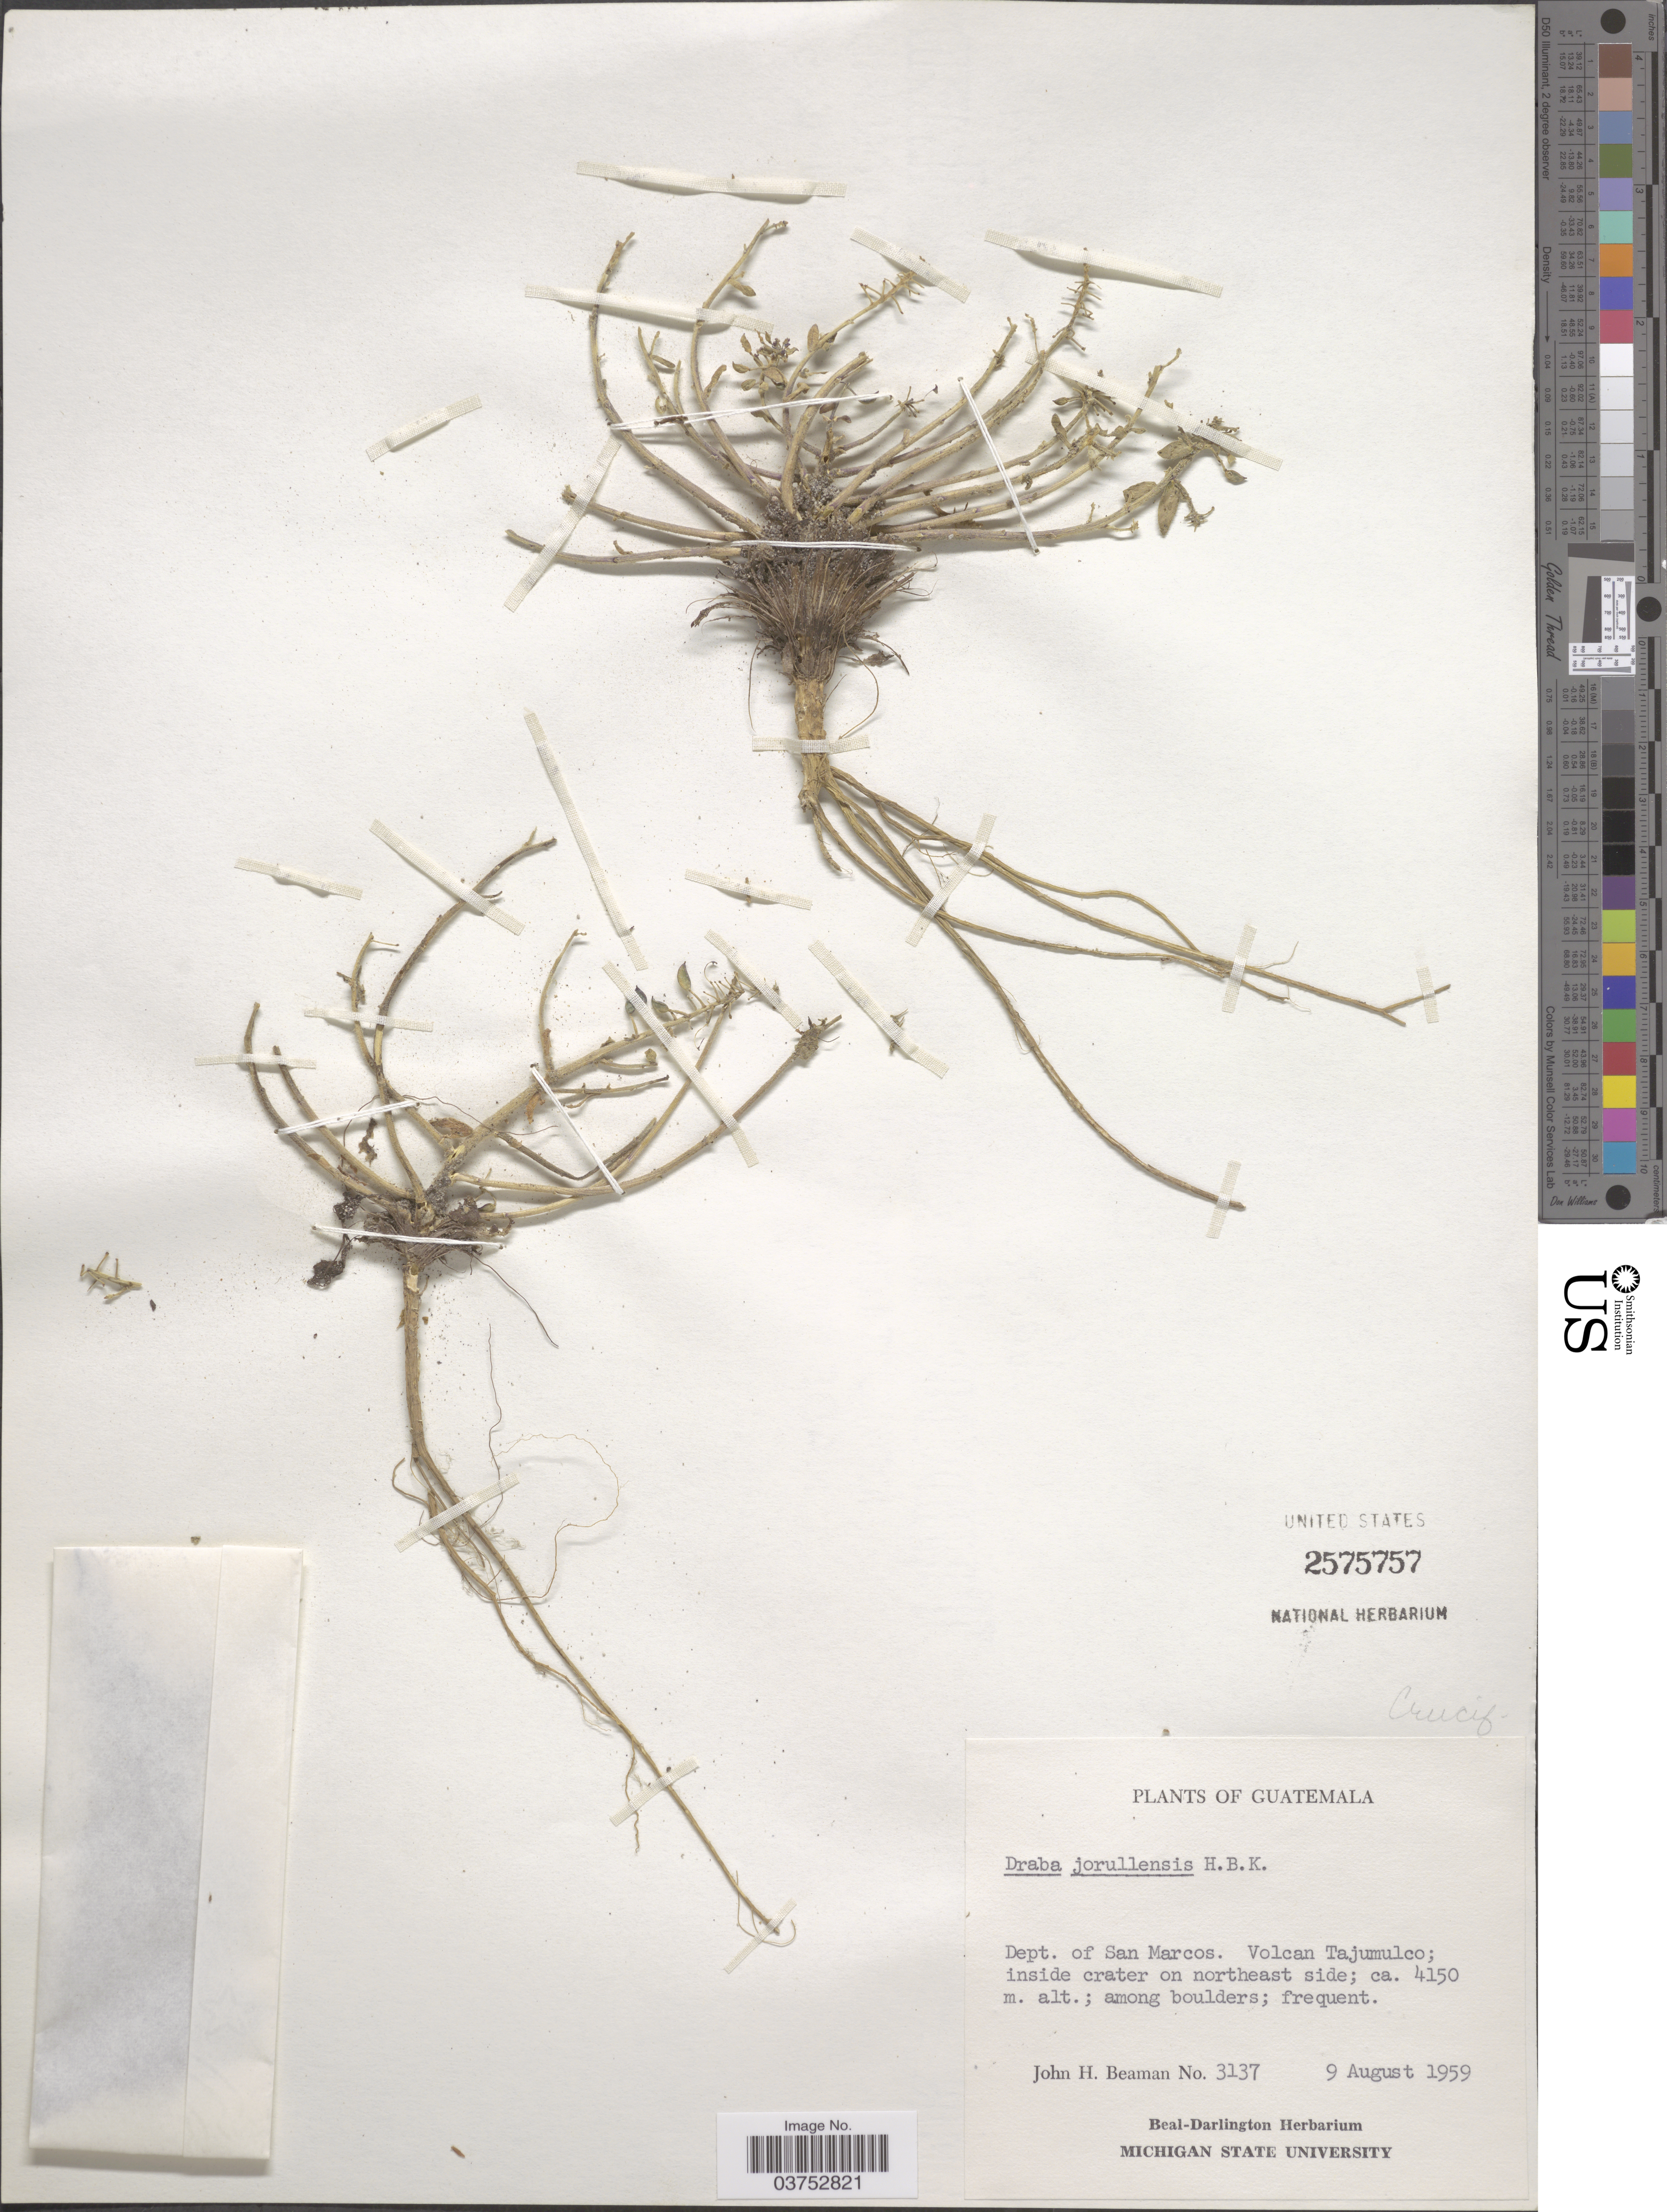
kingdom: Plantae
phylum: Tracheophyta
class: Magnoliopsida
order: Brassicales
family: Brassicaceae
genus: Draba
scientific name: Draba jorullensis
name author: Kunth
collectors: J. H. Beaman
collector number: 3137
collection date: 1959-08-09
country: Guatemala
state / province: San Marcos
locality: Dept. of San Marcos. Volcan Tajumulco; inside crater on northeast side.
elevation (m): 4150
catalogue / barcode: US 2575757